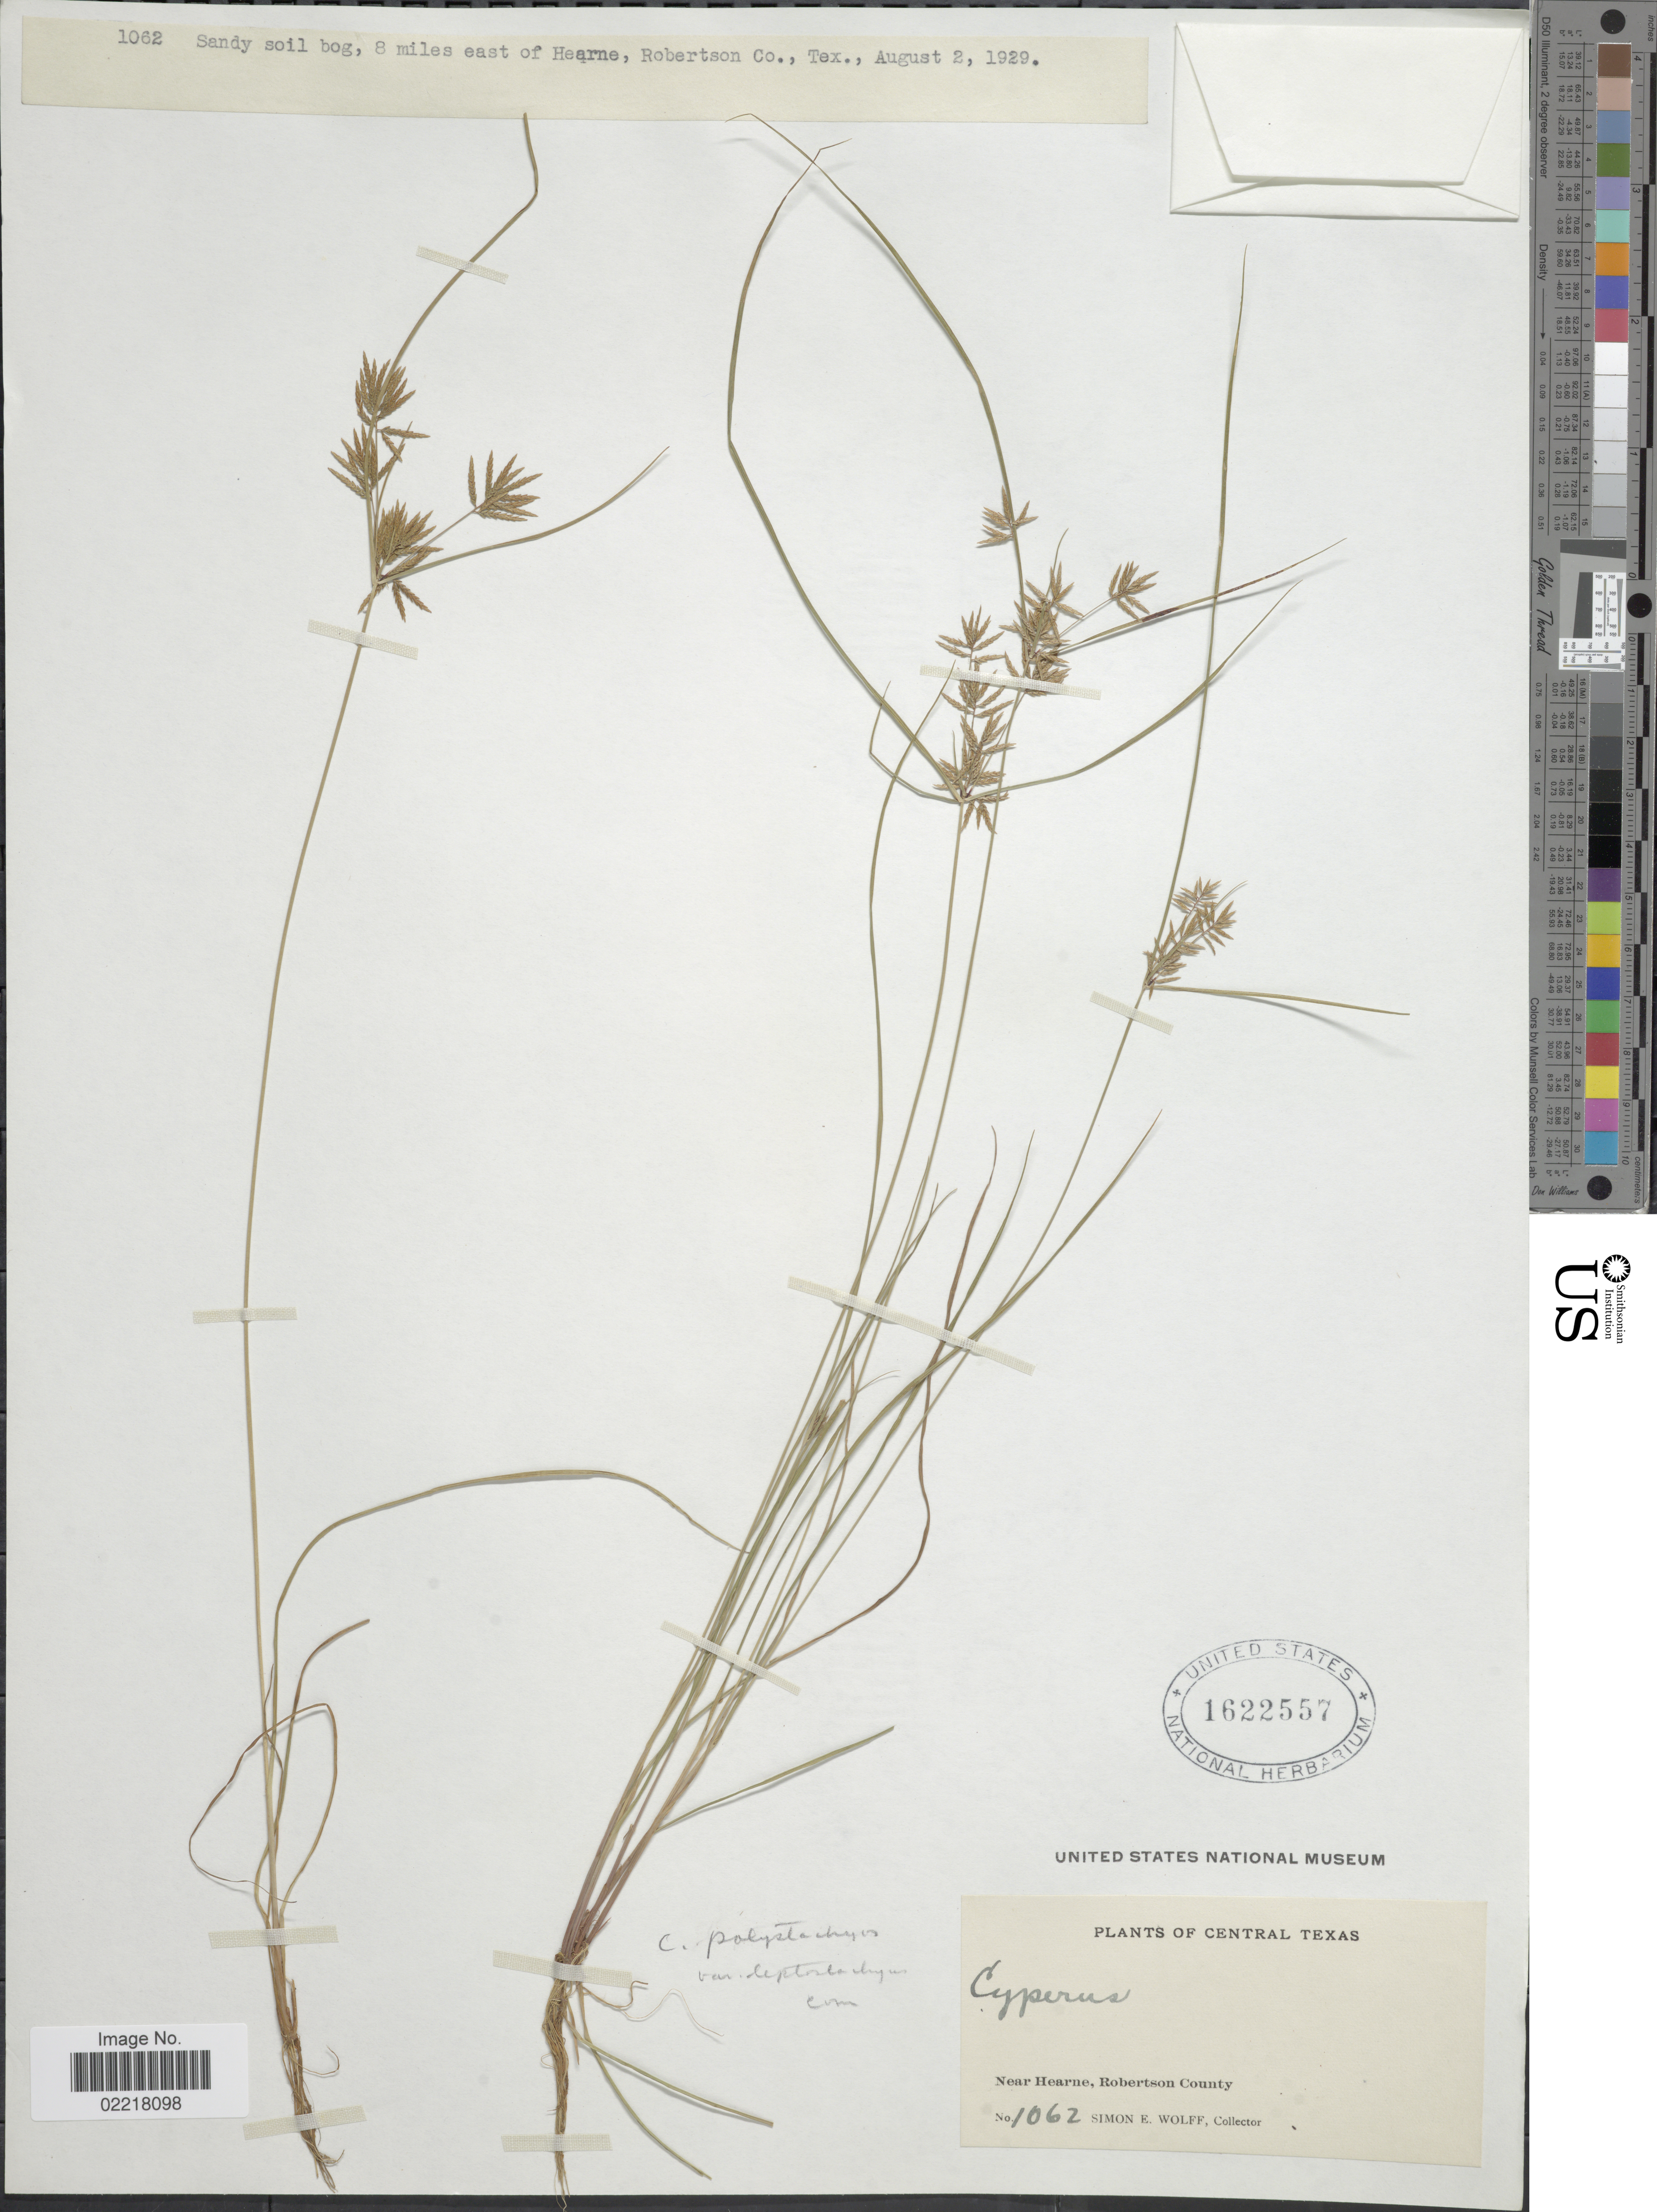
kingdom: Plantae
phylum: Tracheophyta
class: Liliopsida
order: Poales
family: Cyperaceae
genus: Cyperus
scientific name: Cyperus polystachyos var. texensis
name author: (Torr.) Fernald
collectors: S. E. Wolff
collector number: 1062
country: United States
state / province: Texas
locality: Near Hearne, Robertson County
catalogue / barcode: US 1622557